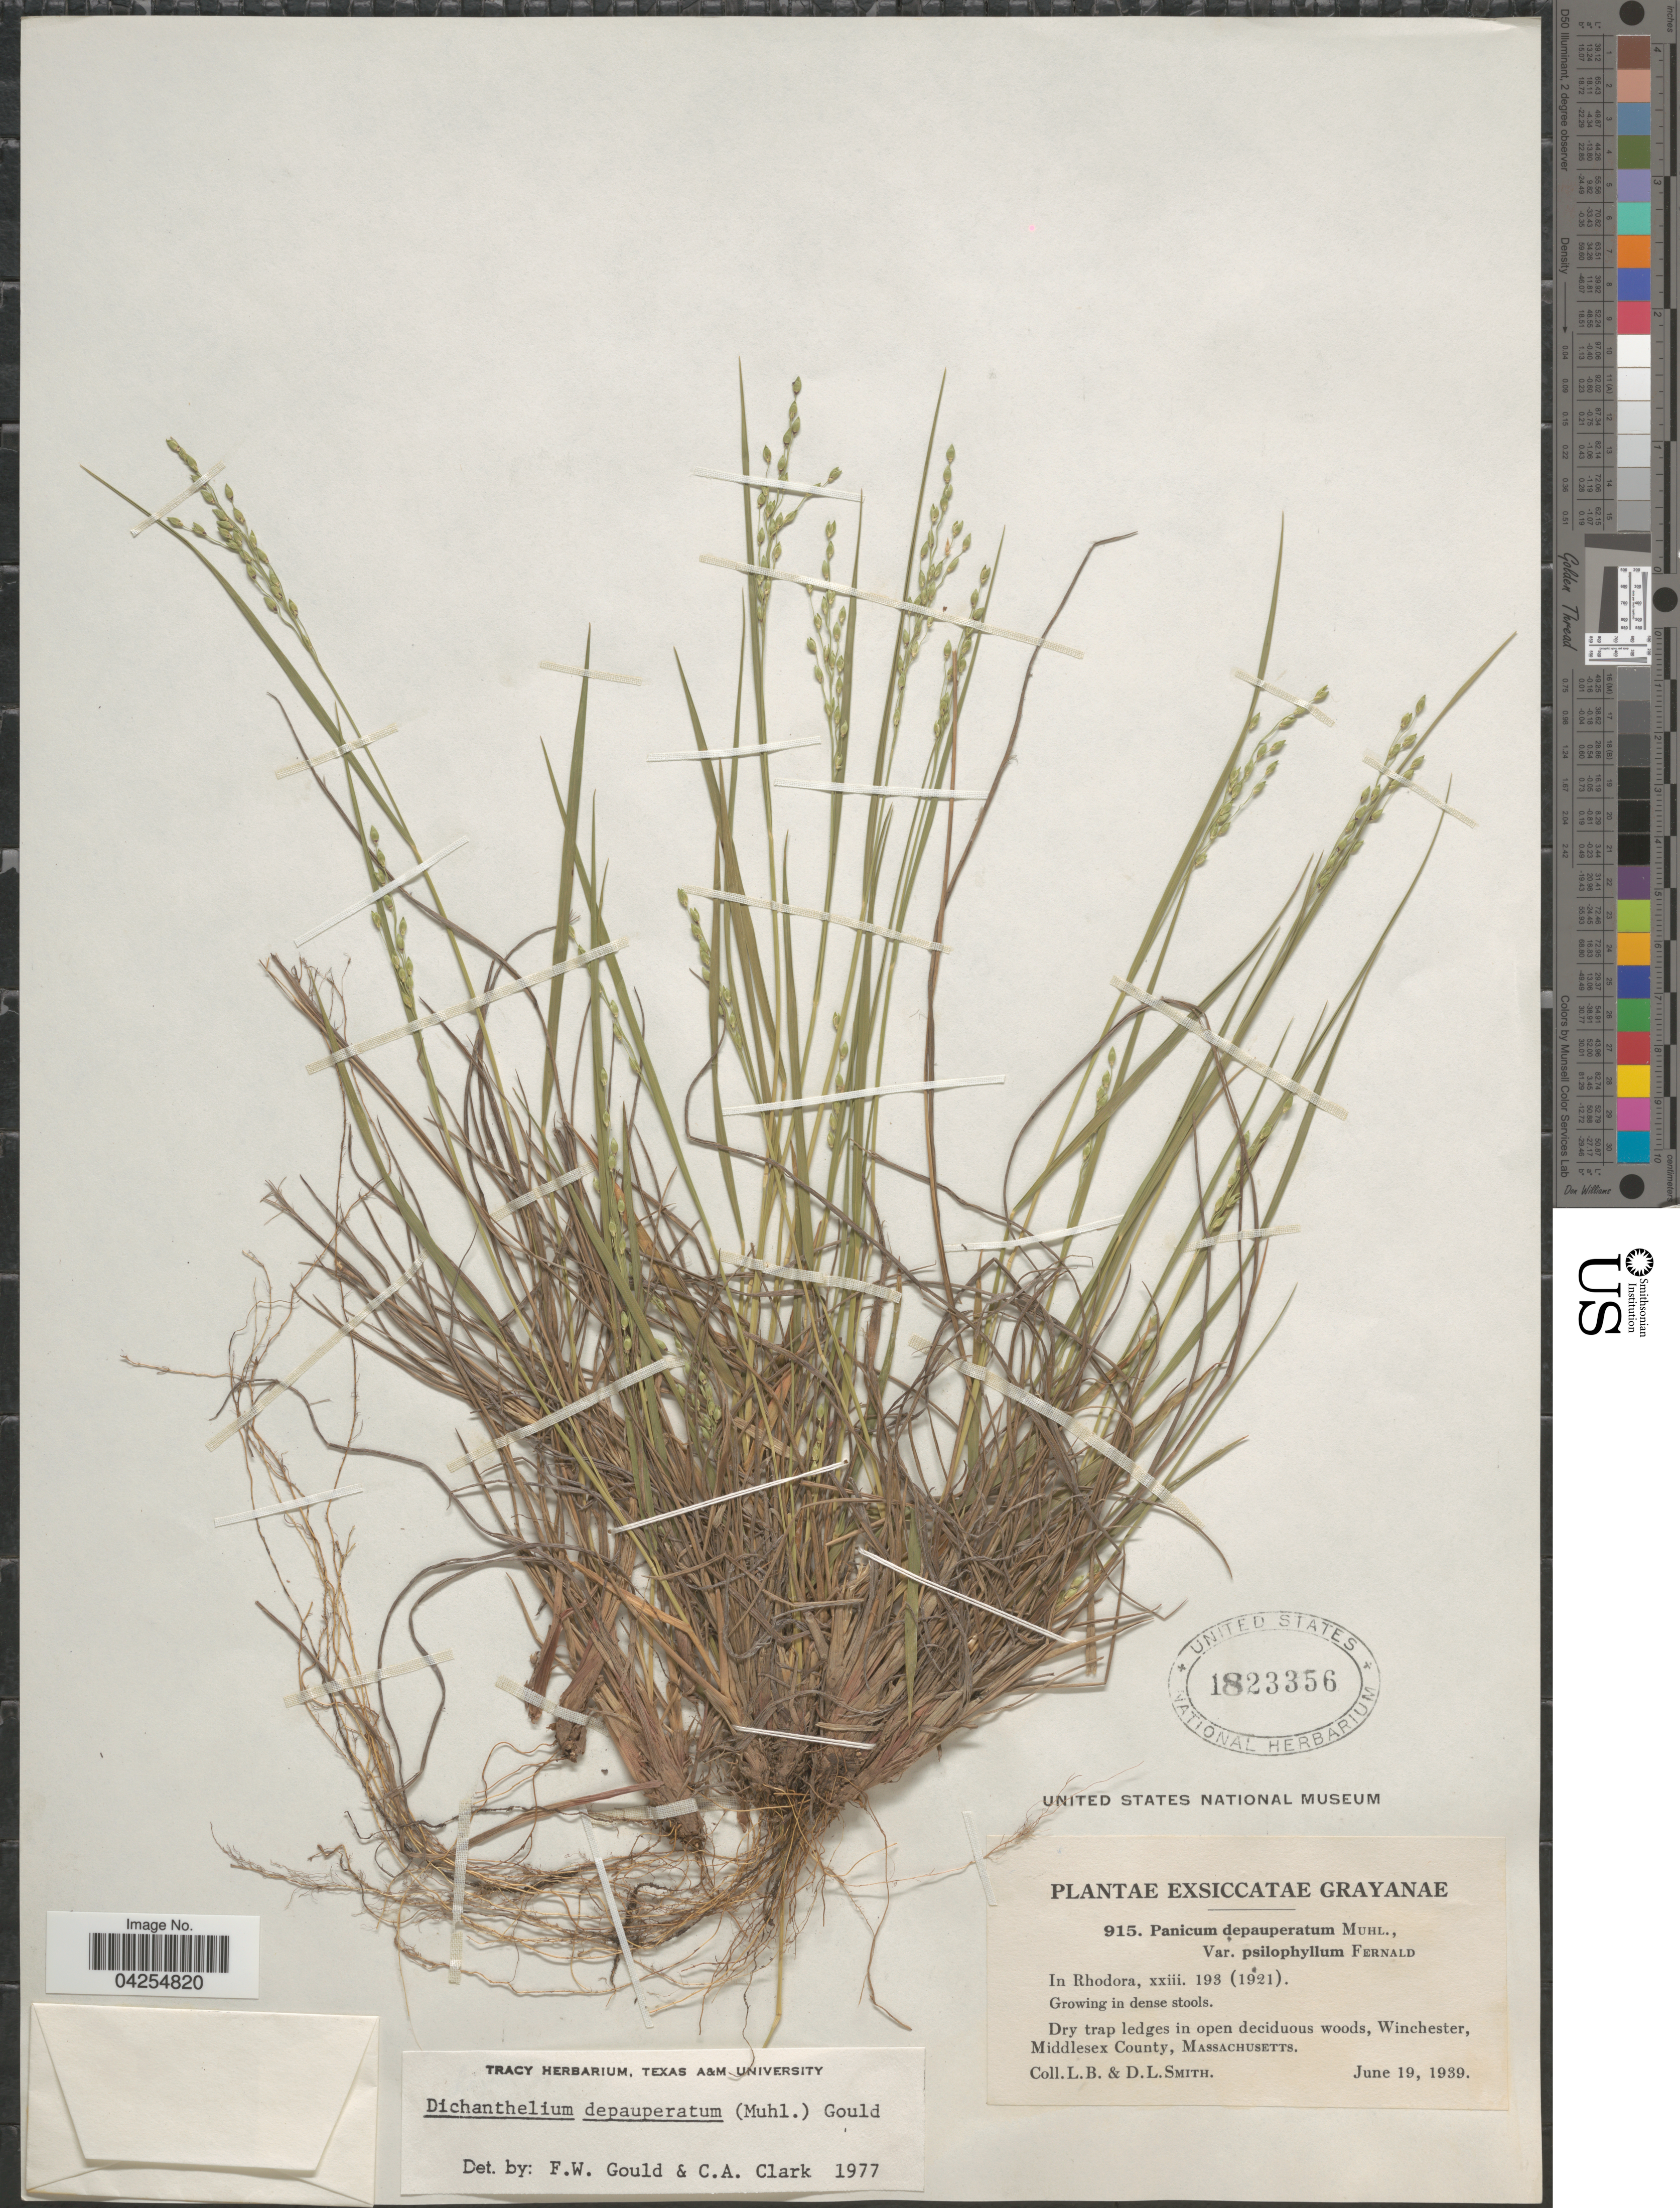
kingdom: Plantae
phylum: Tracheophyta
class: Liliopsida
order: Poales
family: Poaceae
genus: Dichanthelium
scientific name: Dichanthelium depauperatum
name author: (Muhl.) Gould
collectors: L. Smith & D. L. Smith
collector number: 915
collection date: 1939-06-19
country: United States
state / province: Massachusetts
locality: Winchester, Middlesex County.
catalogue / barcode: US 1823356